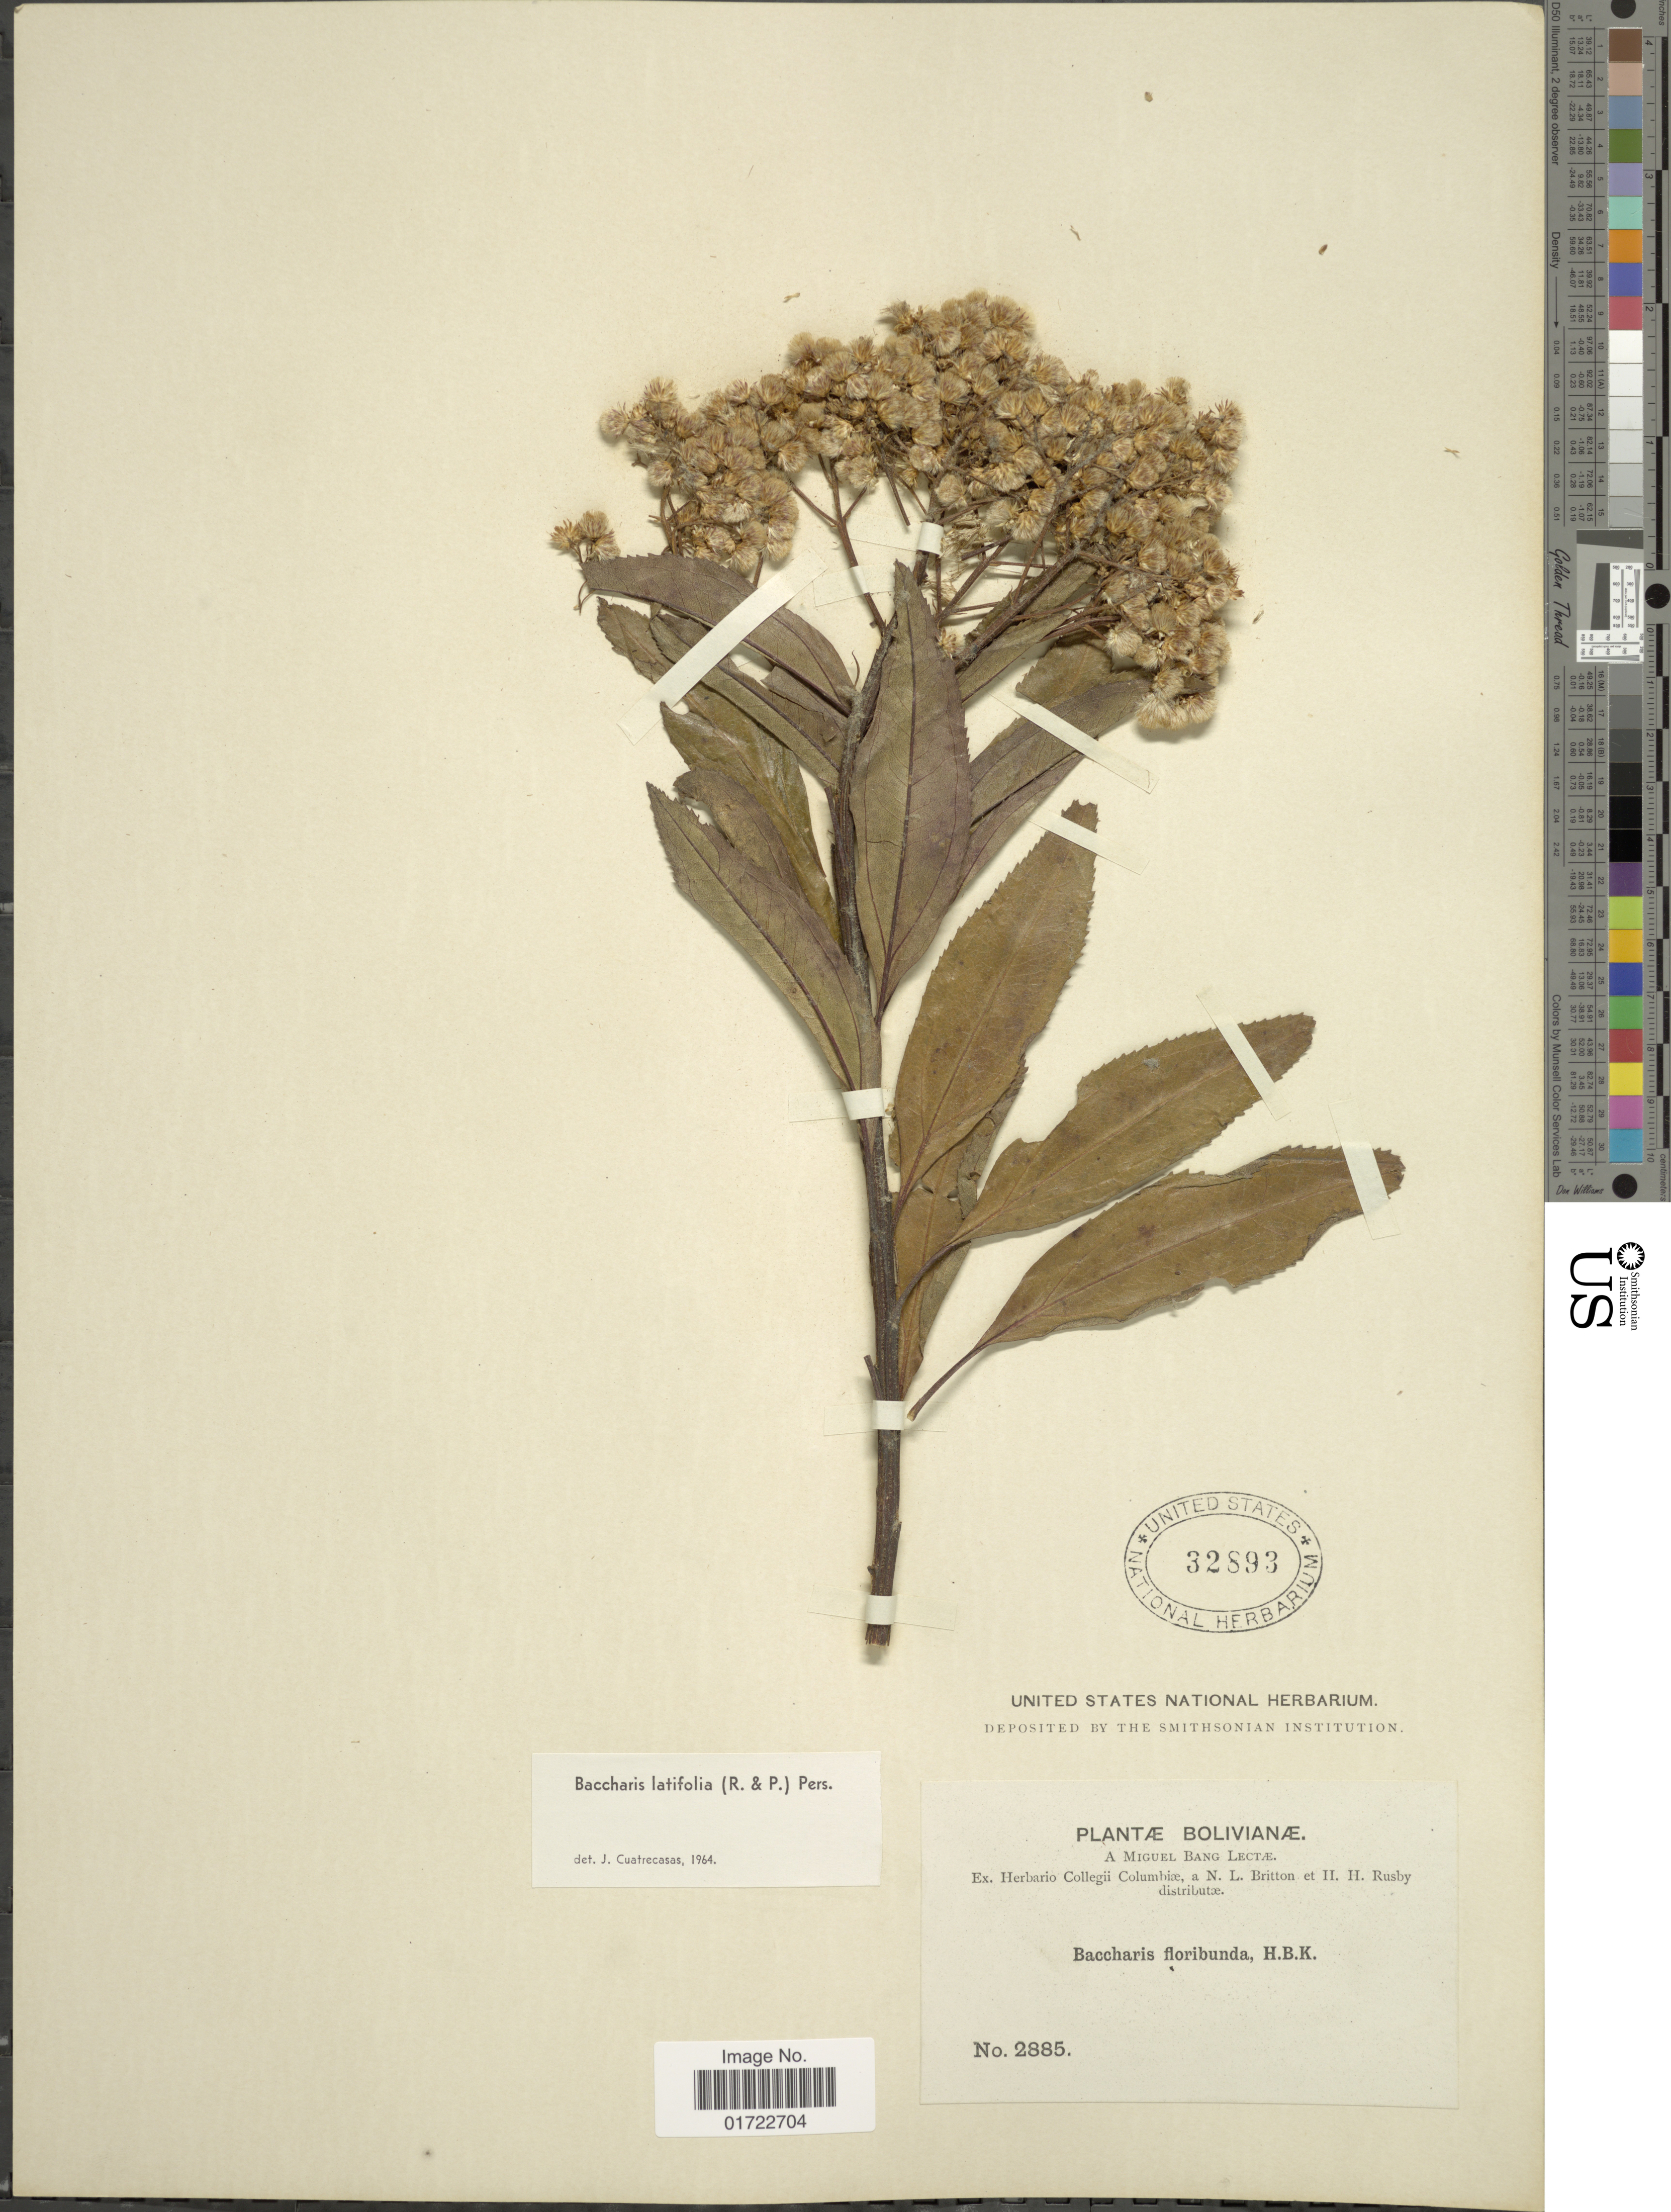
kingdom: Plantae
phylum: Tracheophyta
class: Magnoliopsida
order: Asterales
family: Asteraceae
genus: Baccharis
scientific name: Baccharis latifolia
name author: (Ruiz & Pav.) Pers.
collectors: M. Bang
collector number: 2885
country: Bolivia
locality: Bolivianæ.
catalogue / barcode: US 32893